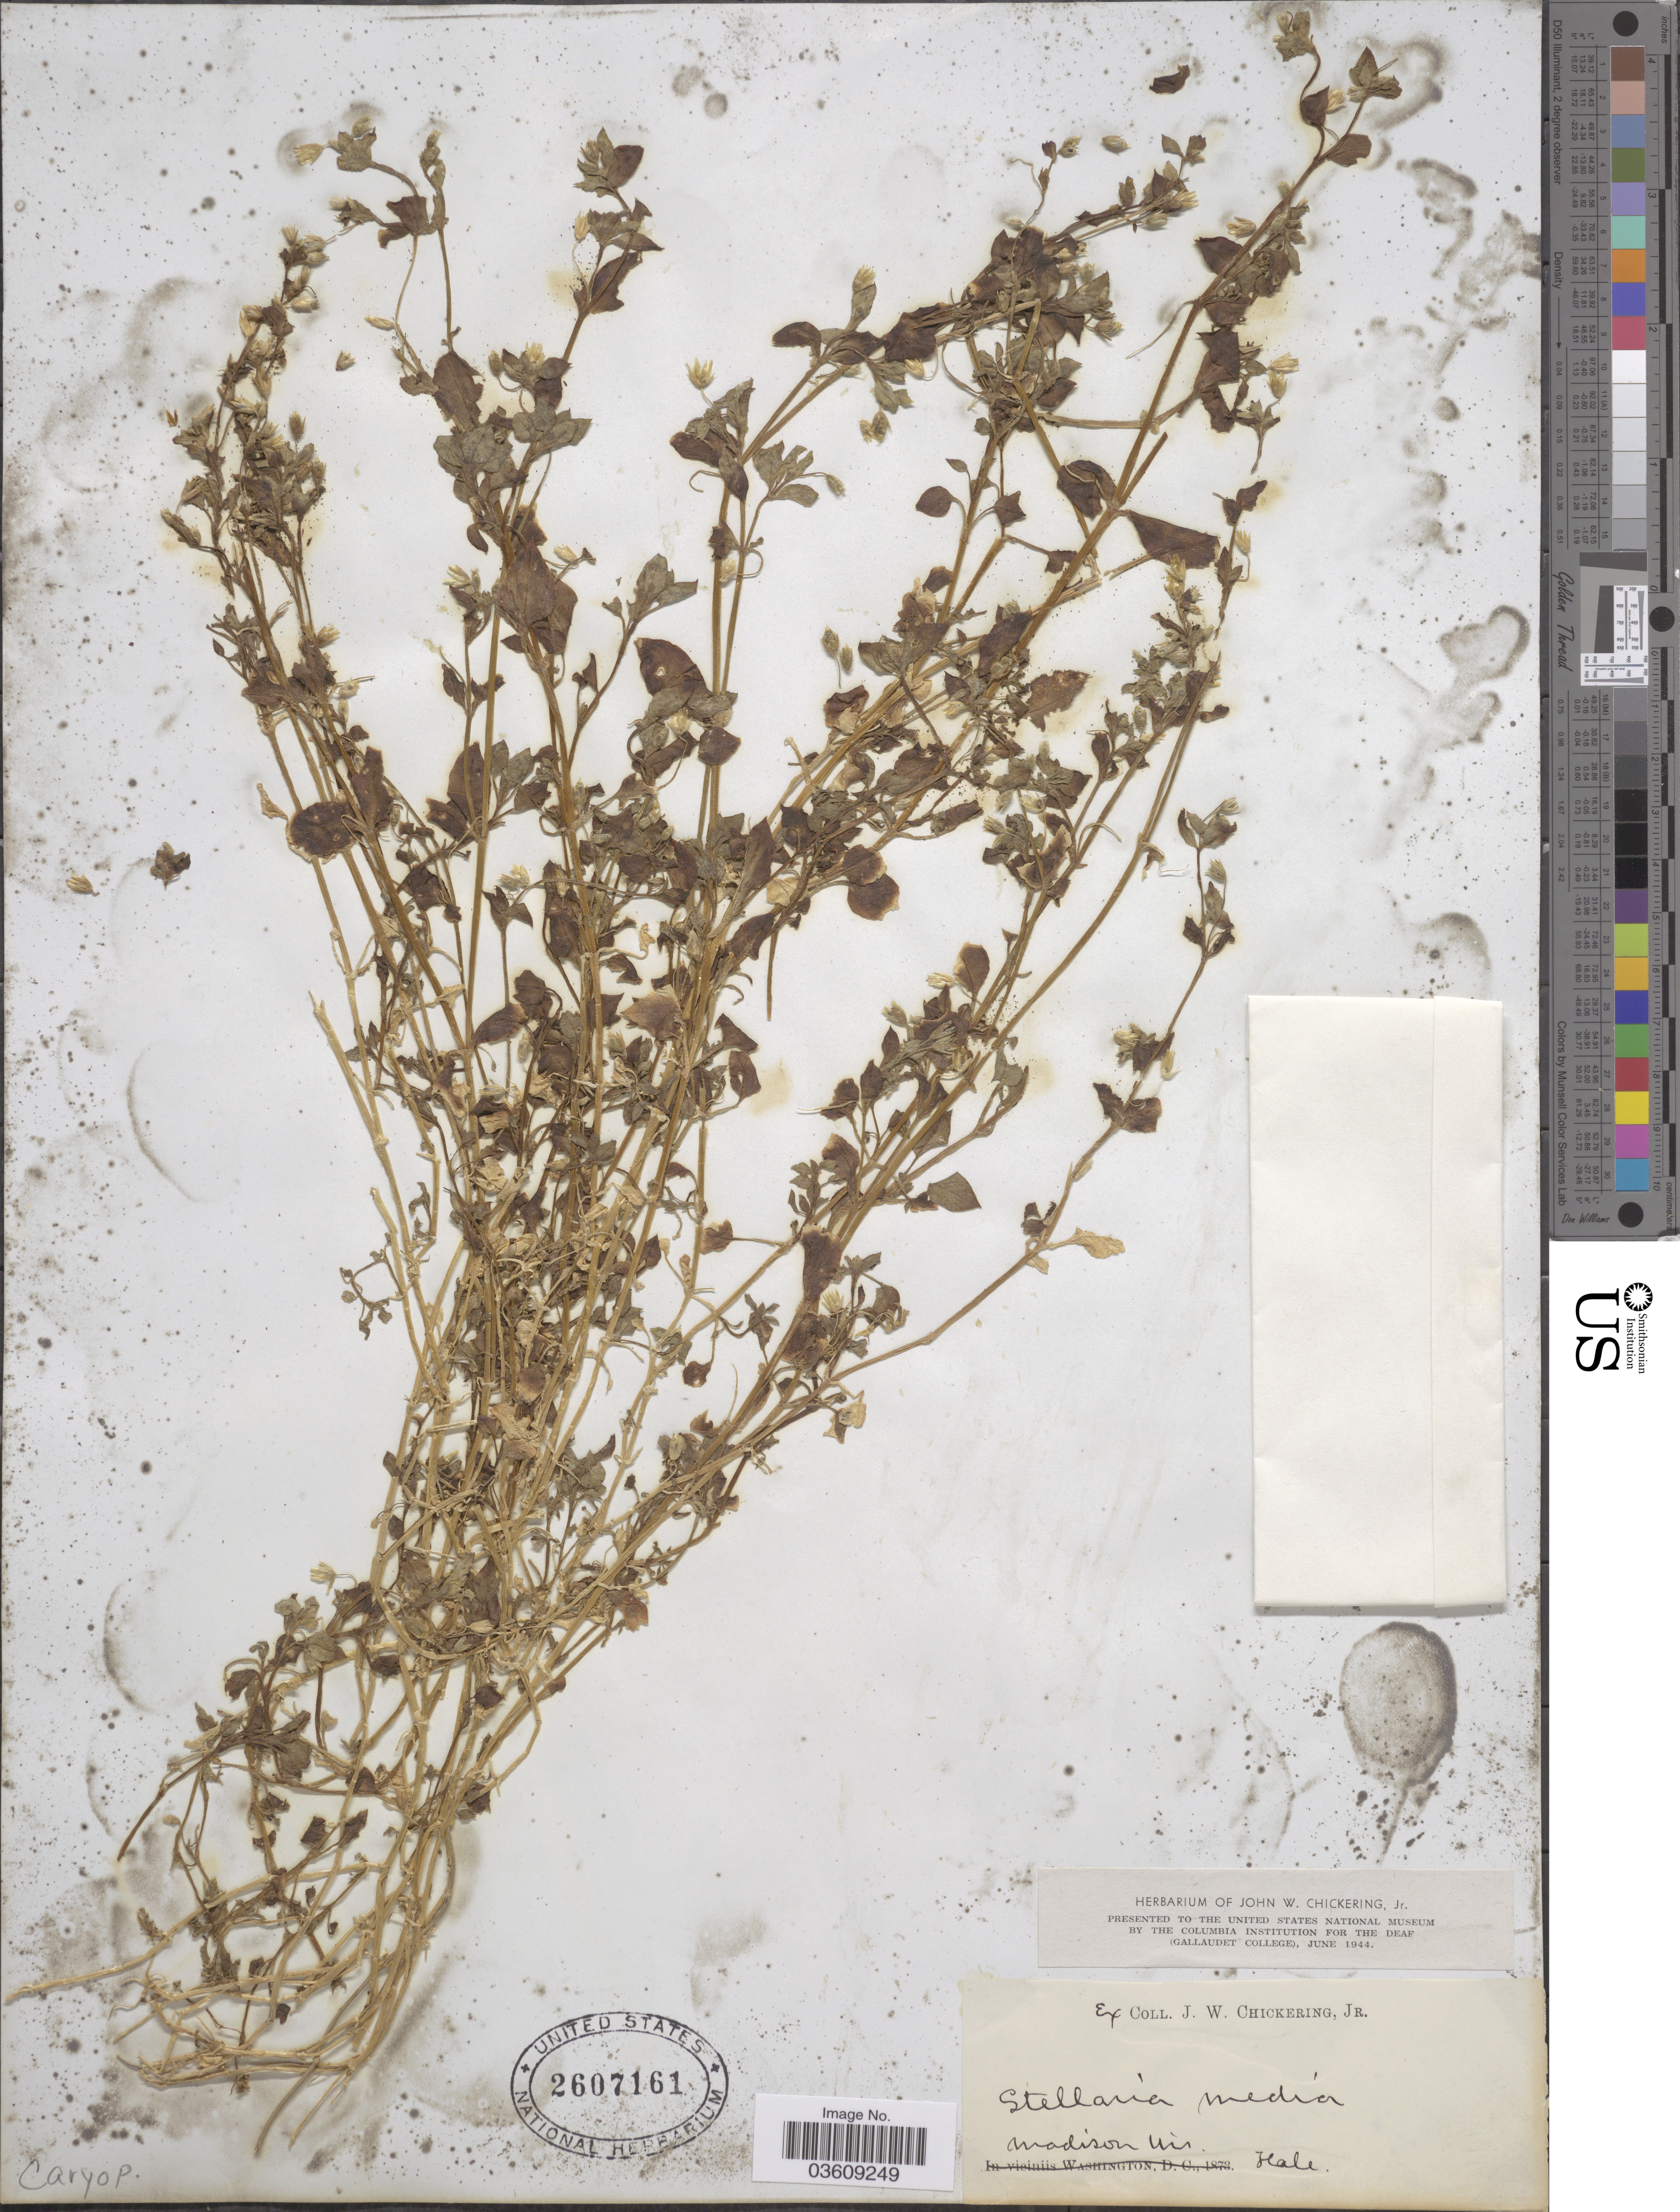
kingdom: Plantae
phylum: Tracheophyta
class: Magnoliopsida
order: Caryophyllales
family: Caryophyllaceae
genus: Stellaria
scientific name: Stellaria media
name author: (L.) Vill.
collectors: J. W. Chickering Jr. & -- Hale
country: United States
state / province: Wisconsin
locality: Madison Wis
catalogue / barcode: US 2607161